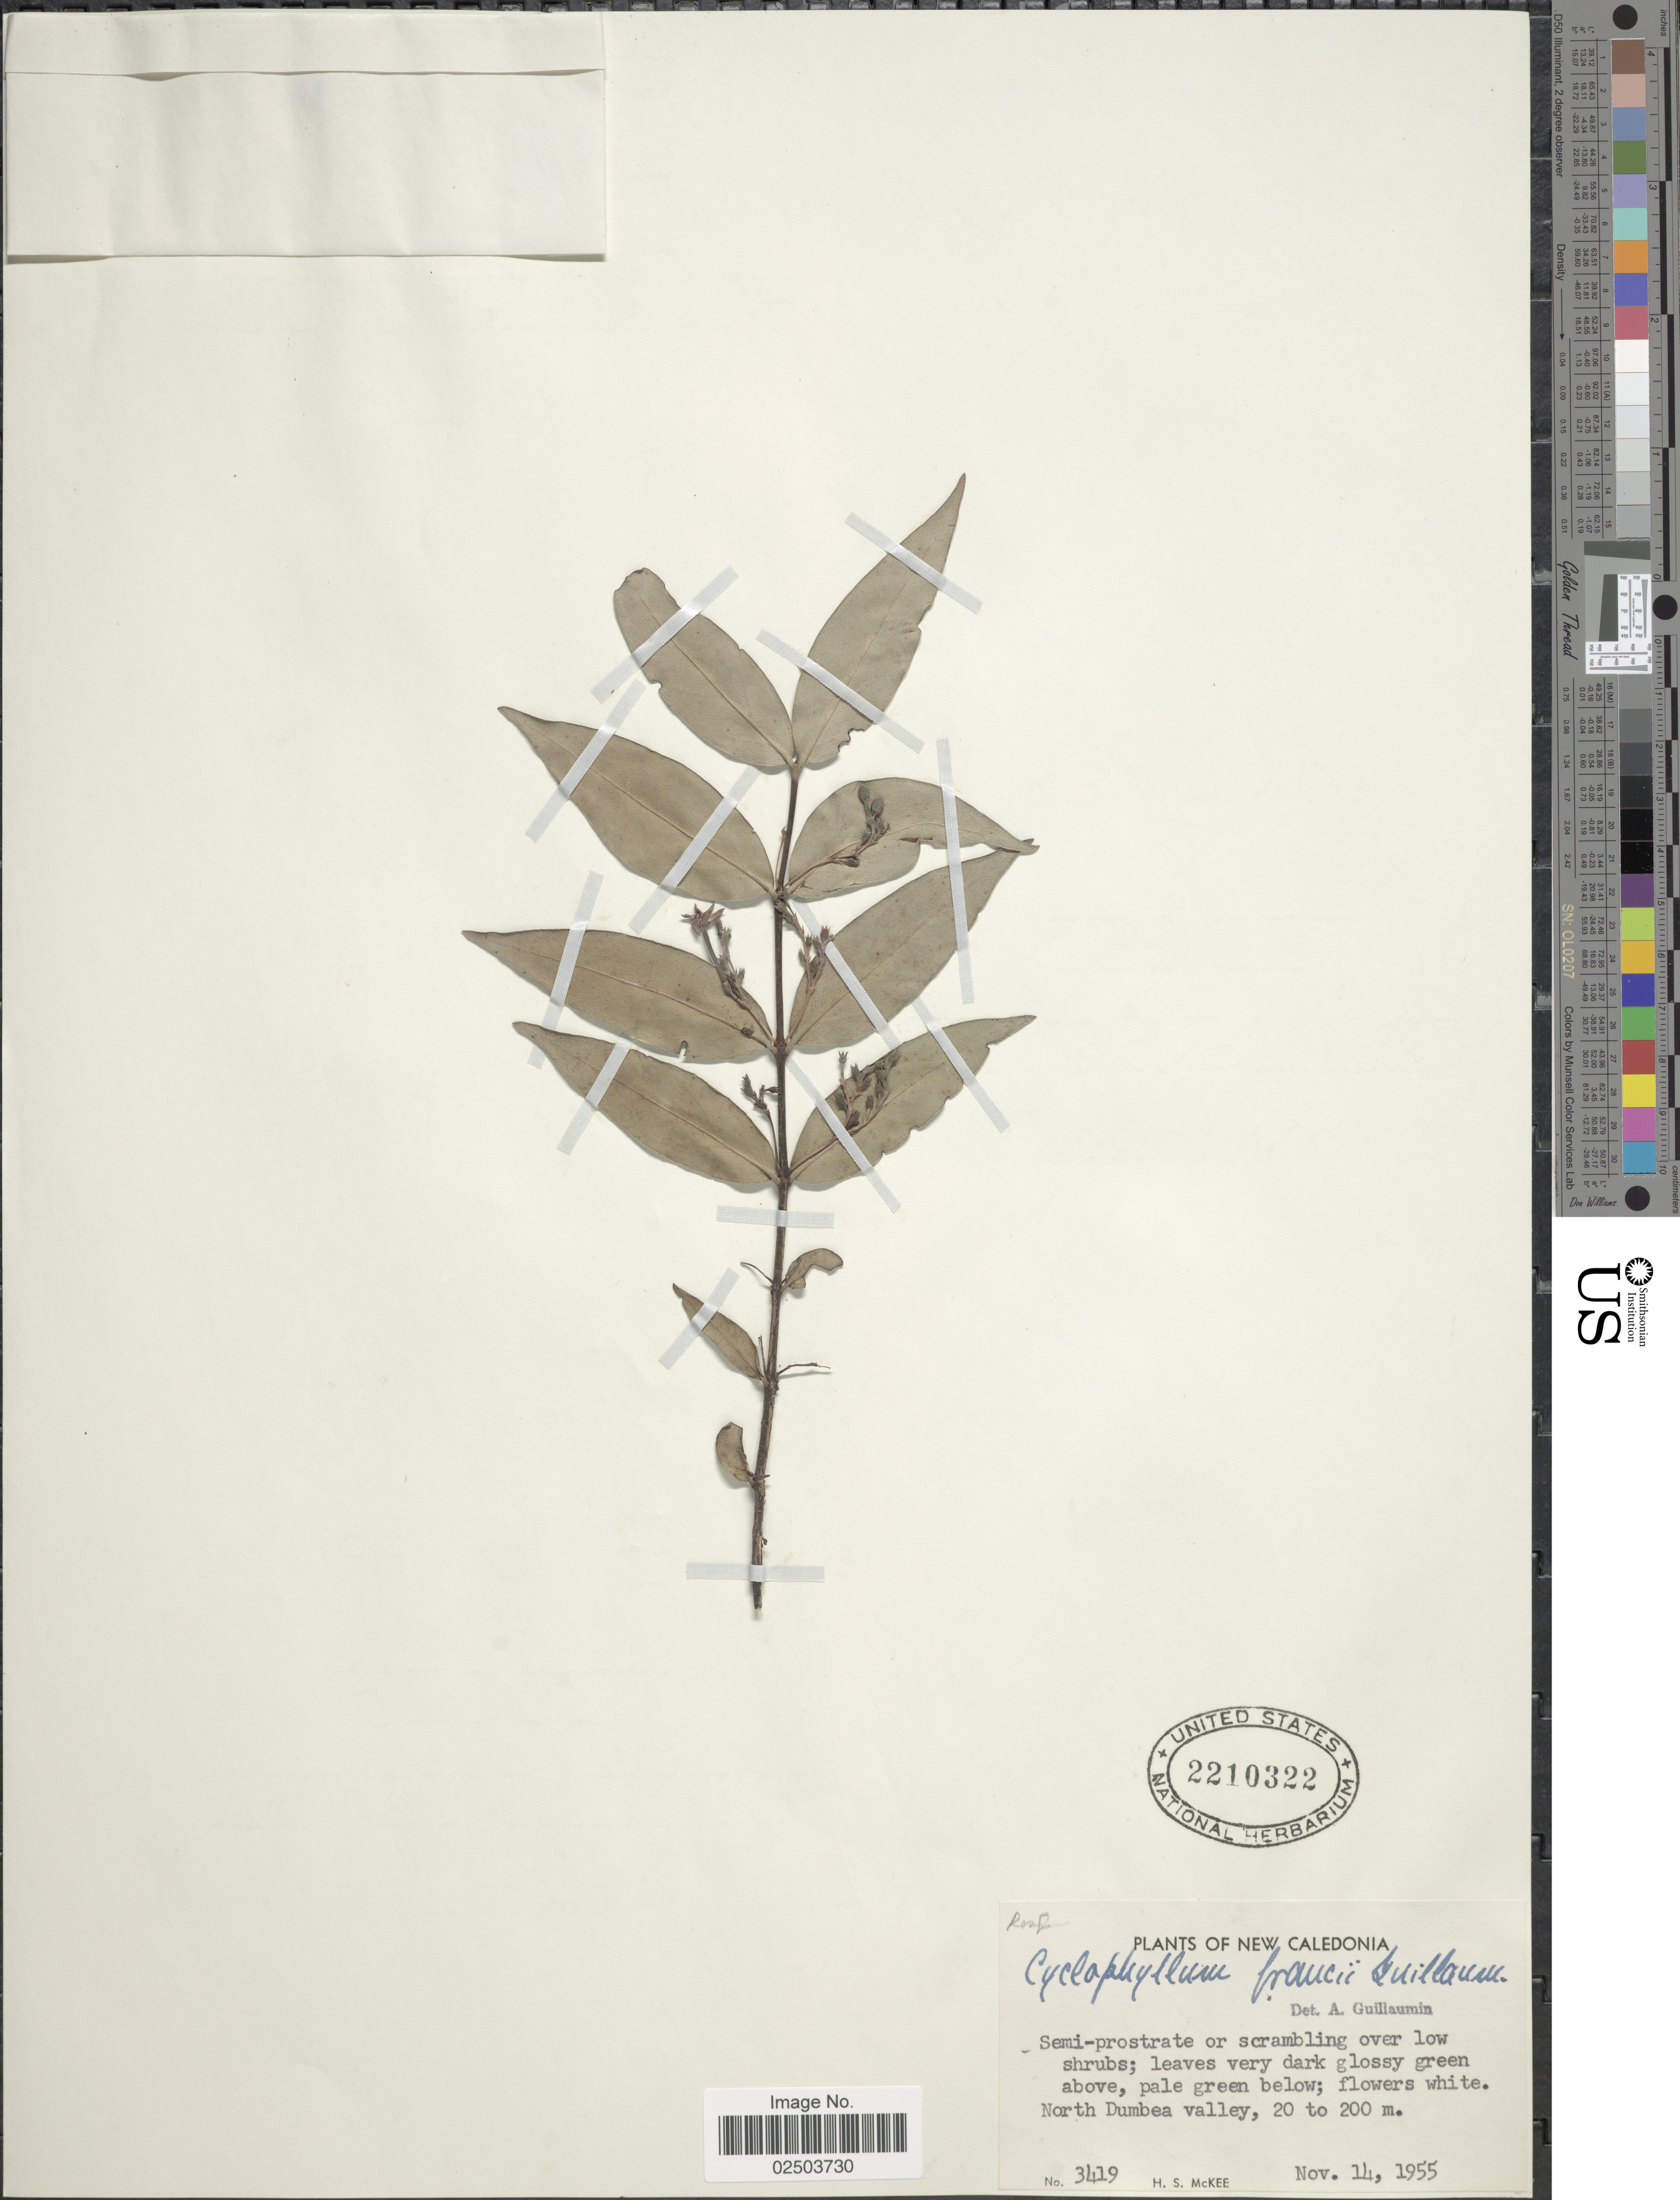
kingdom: Plantae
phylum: Tracheophyta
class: Magnoliopsida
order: Gentianales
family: Rubiaceae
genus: Cyclophyllum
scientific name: Cyclophyllum francii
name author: Guillaumin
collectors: H. S. McKee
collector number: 3419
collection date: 1955-11-14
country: New Caledonia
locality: North Dumbea valley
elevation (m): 20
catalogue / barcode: US 2210322